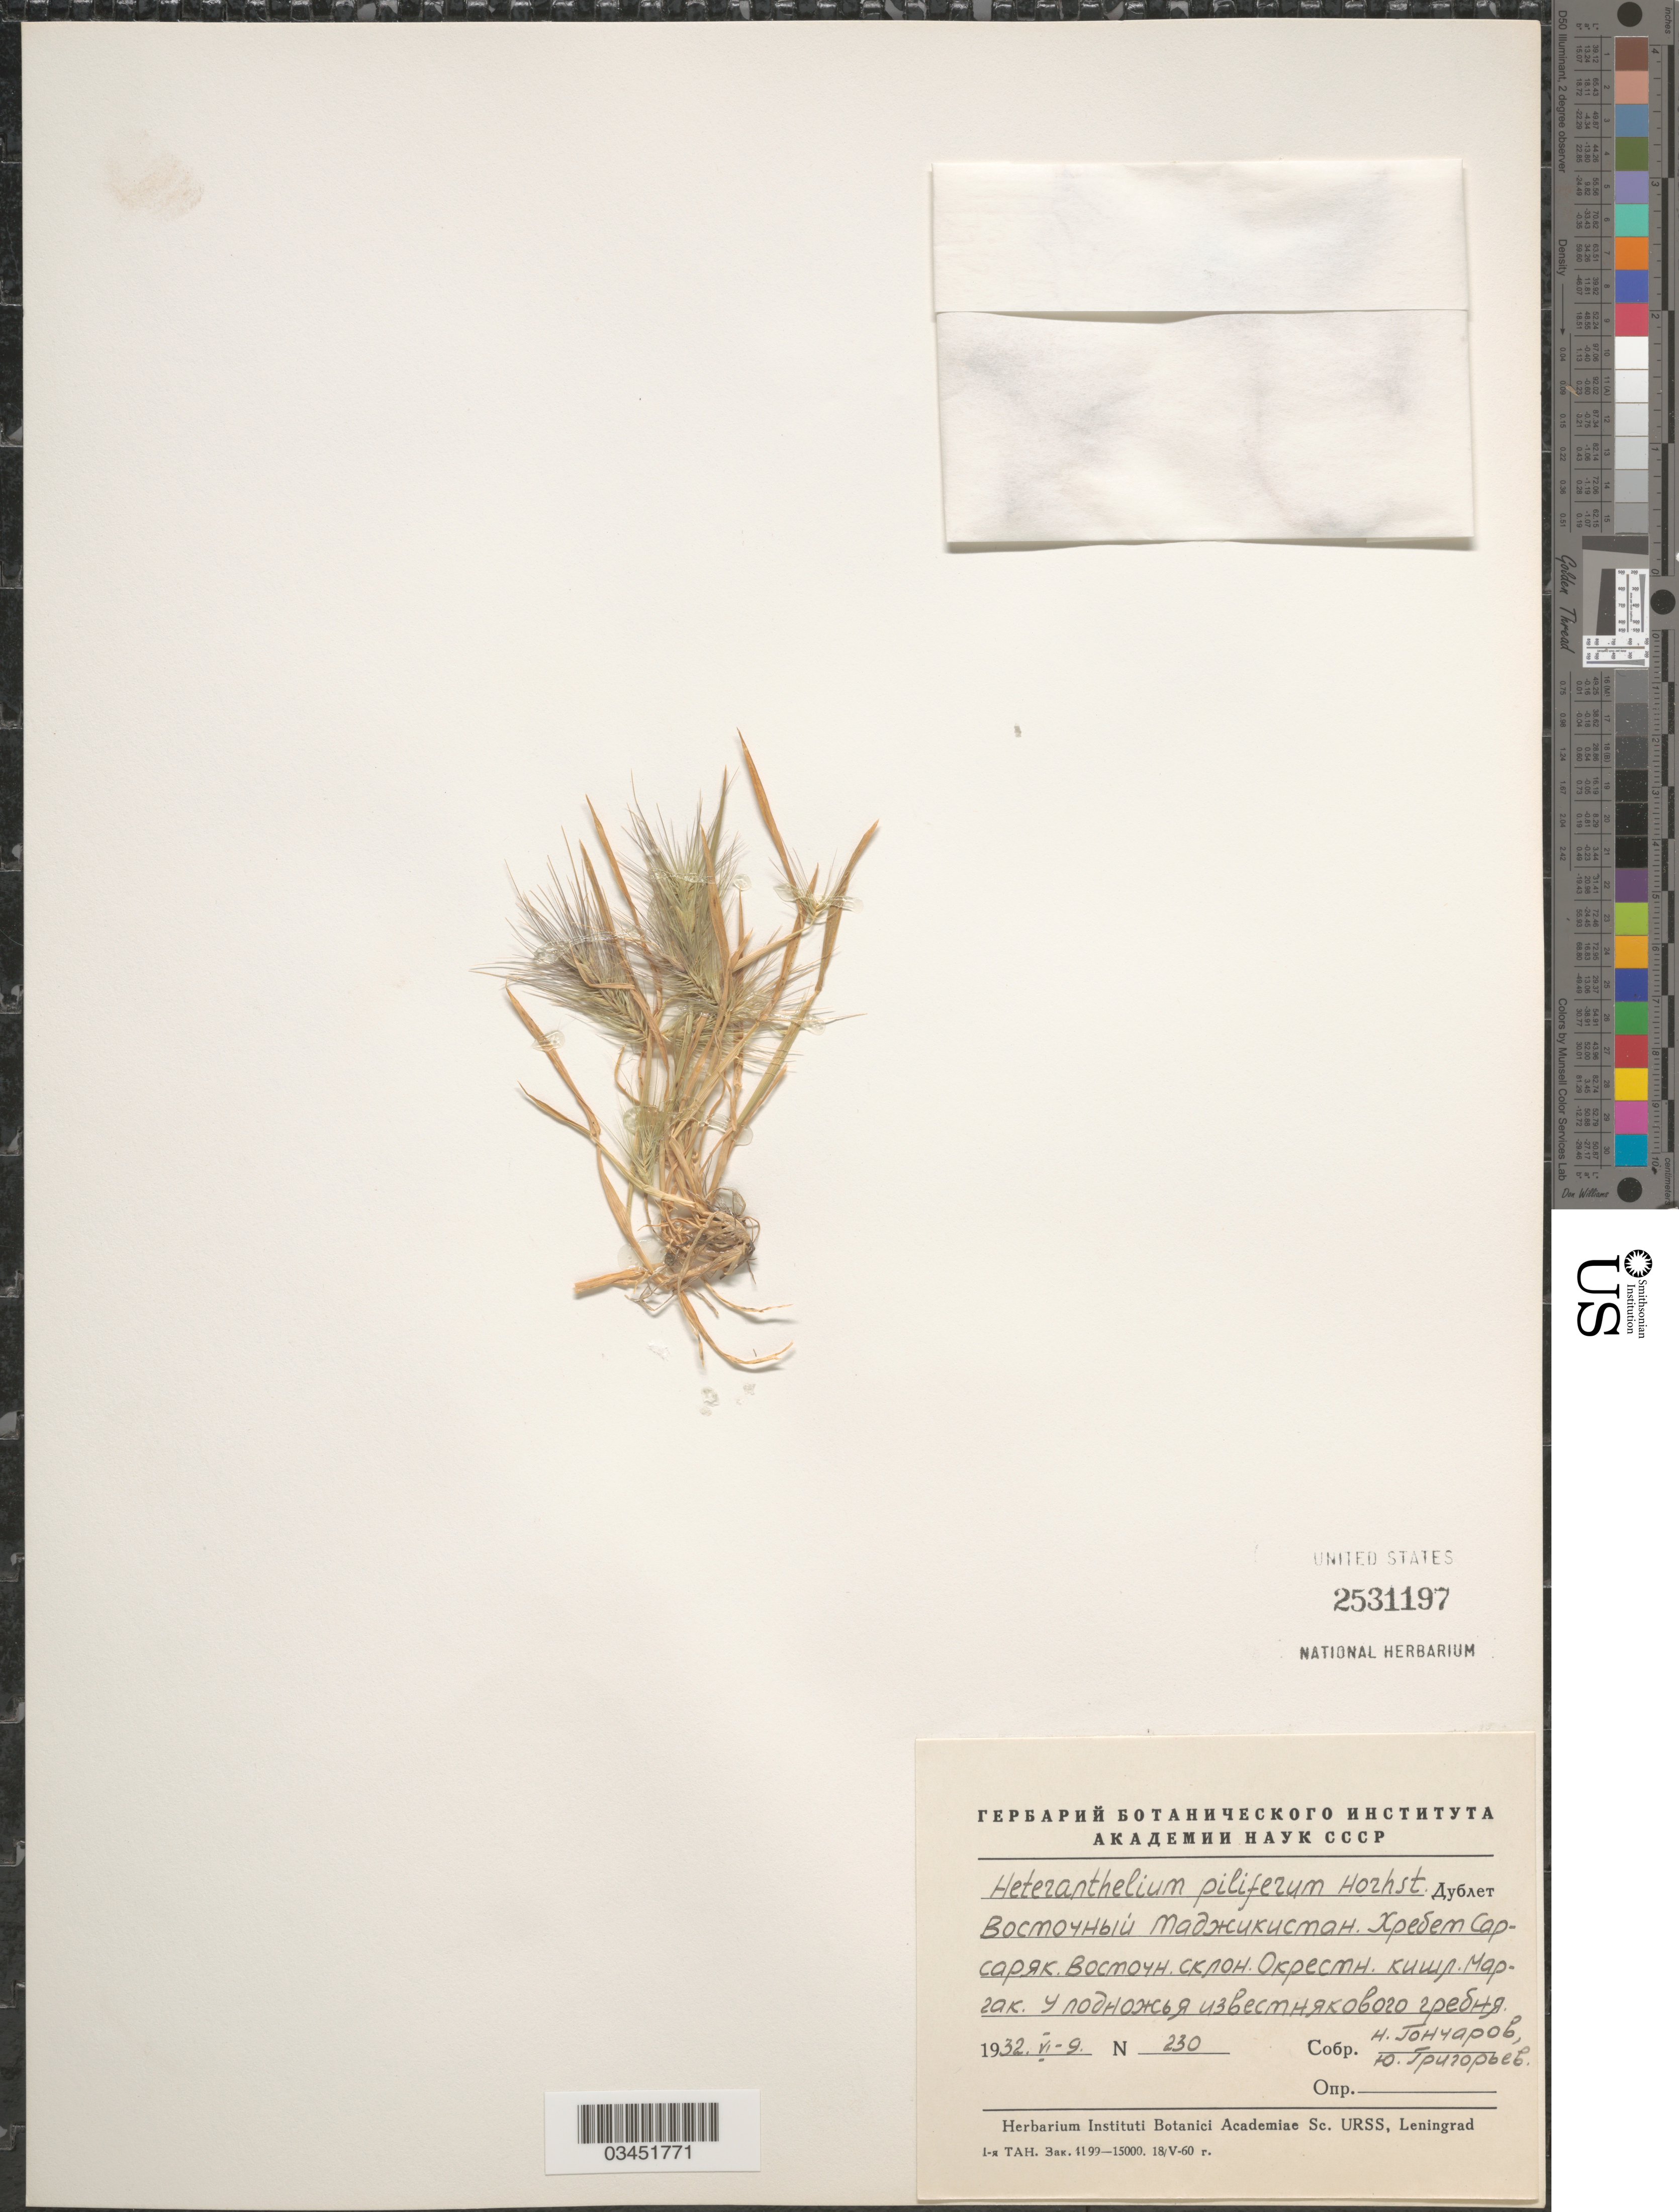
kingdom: Plantae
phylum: Tracheophyta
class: Liliopsida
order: Poales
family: Poaceae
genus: Heteranthelium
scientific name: Heteranthelium piliferum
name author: (Sol.) Hochst.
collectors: N. Goncharov & U. Grigorev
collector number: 230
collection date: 1932-06-09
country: Tajikistan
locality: Ridge Sarsaryak, vicinity of village Margak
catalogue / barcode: US 2531197